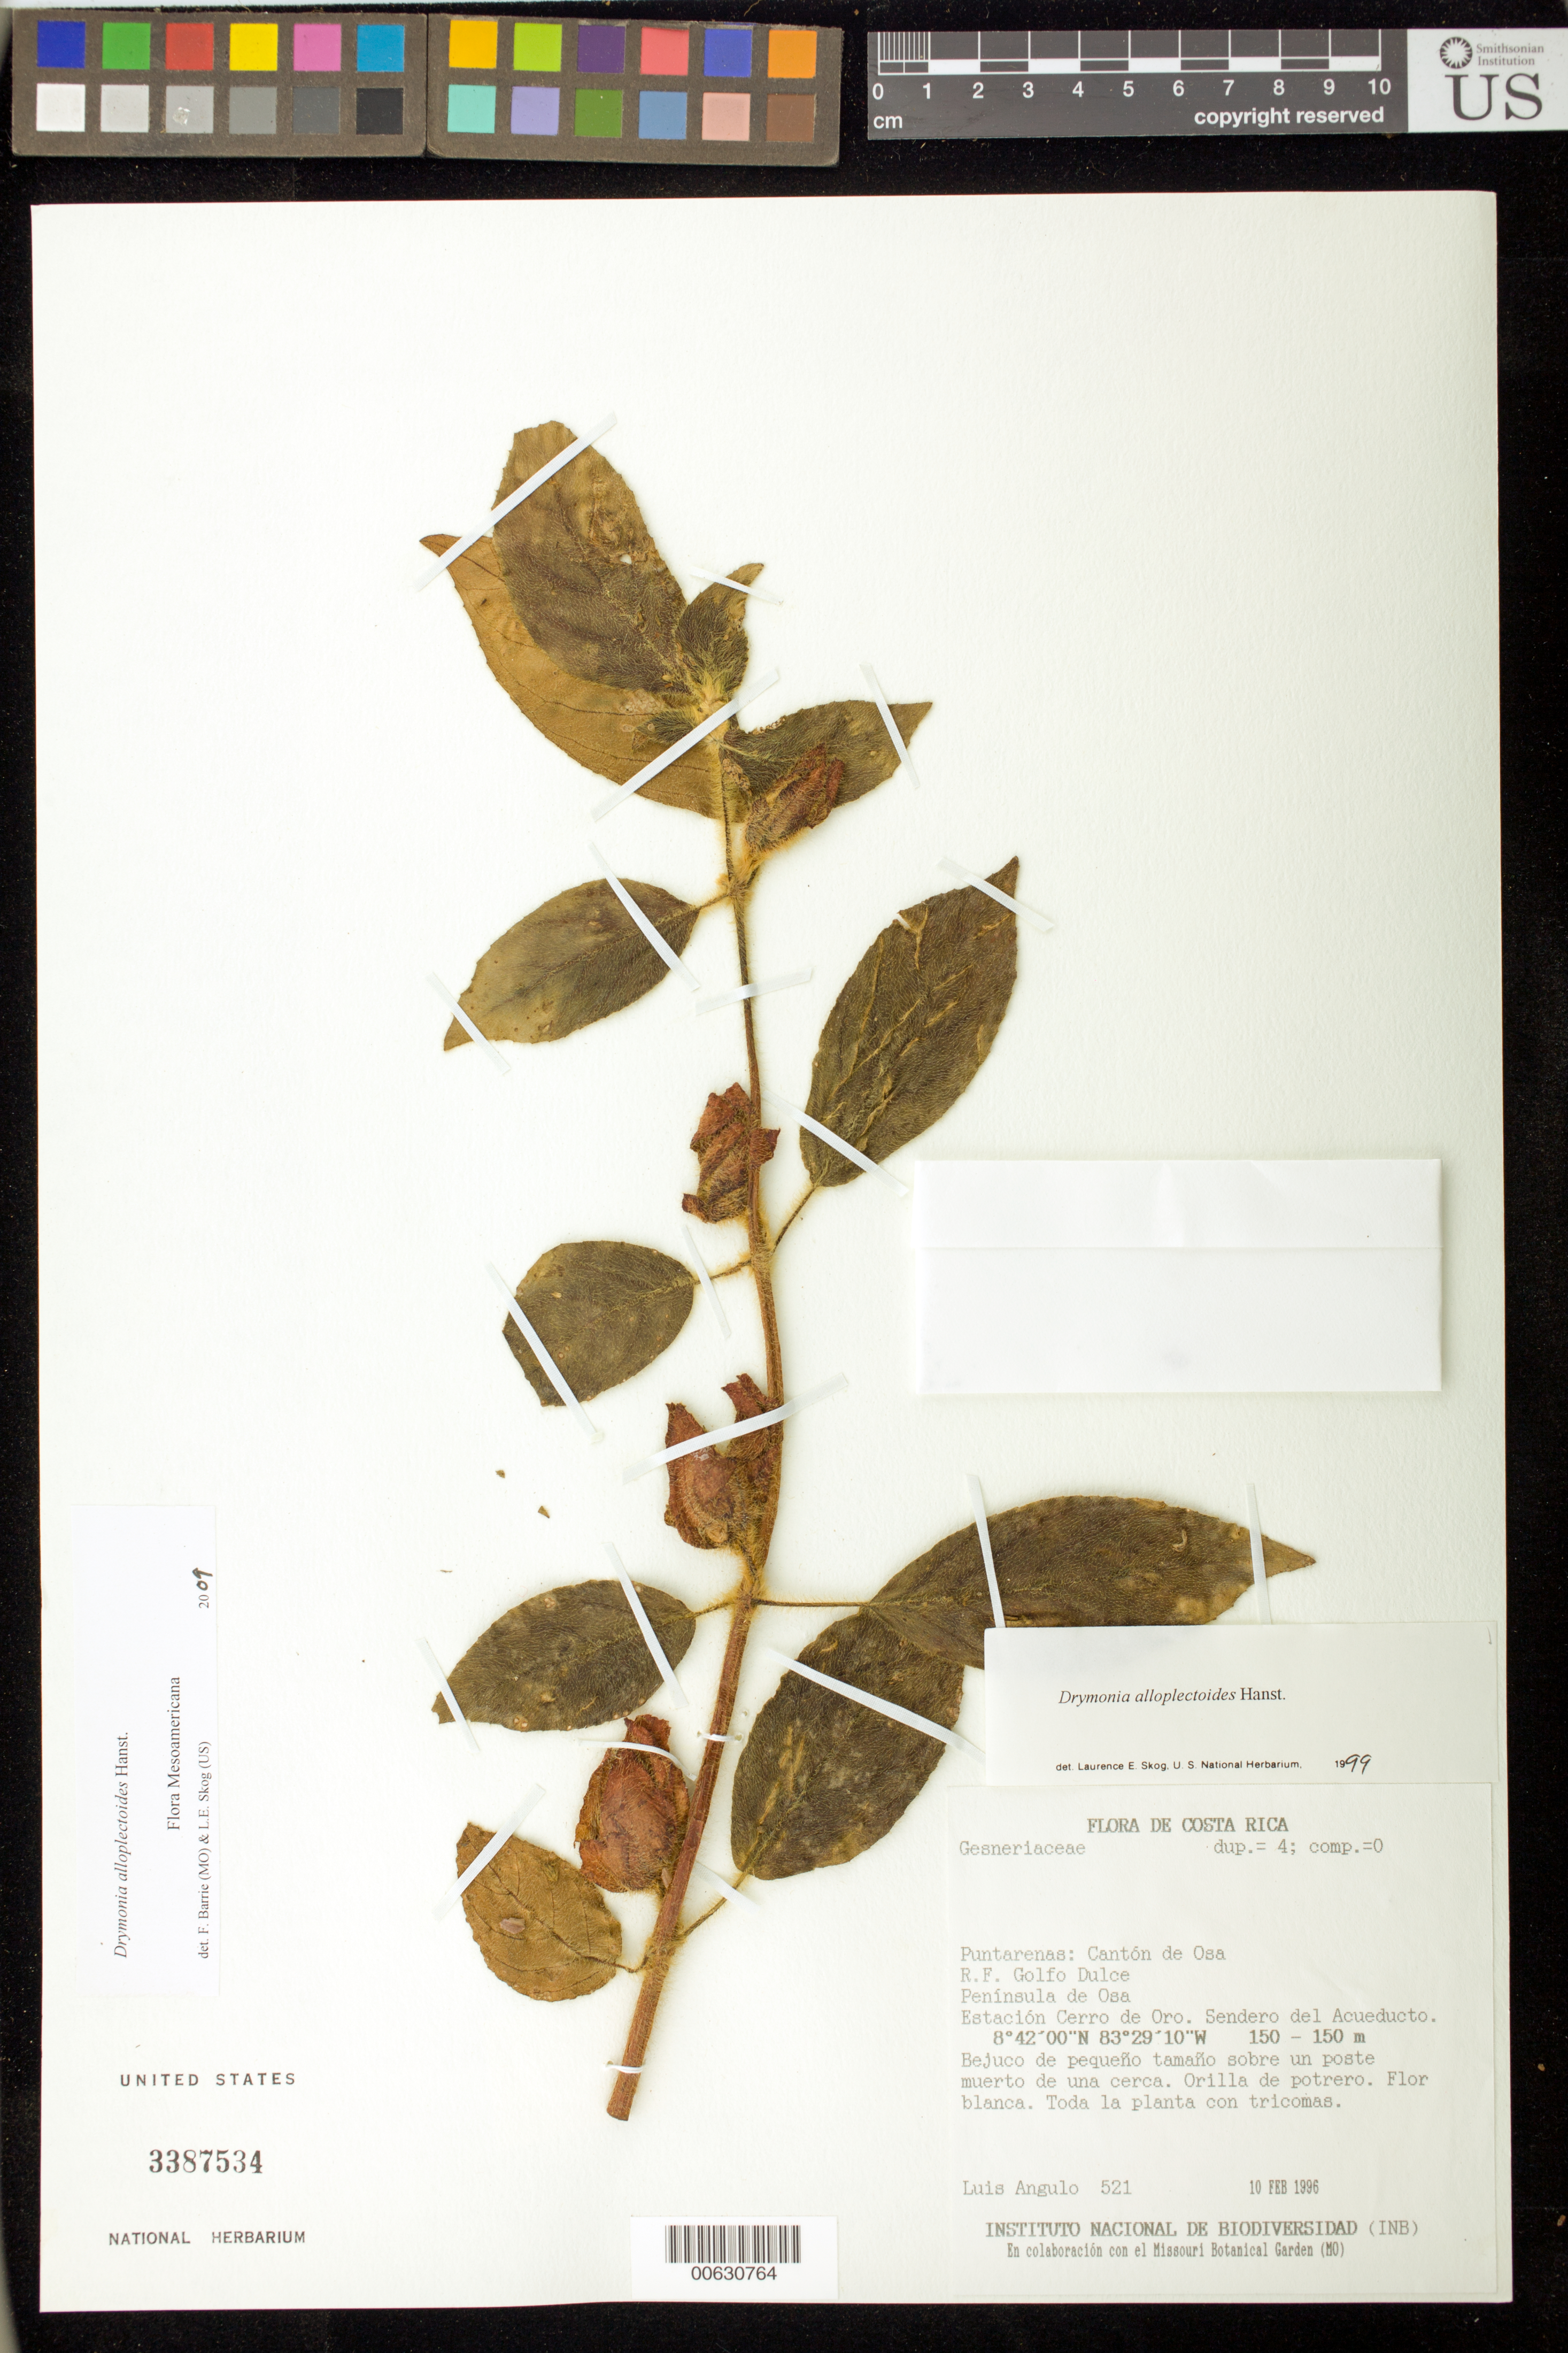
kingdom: Plantae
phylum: Tracheophyta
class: Magnoliopsida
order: Lamiales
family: Gesneriaceae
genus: Drymonia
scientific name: Drymonia alloplectoides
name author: Hanst.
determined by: Skog, Laurence E.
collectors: L. Angulo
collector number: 521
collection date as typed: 10 Feb 1996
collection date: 1996-02-10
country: Costa Rica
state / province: Puntarenas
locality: Cantón de Osa, R.F. Golfo Dulce, Península de Osa, Estación Cerro de Oro, Sendero del Acueducto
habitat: Orilla de potrero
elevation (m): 150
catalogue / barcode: US 3387534